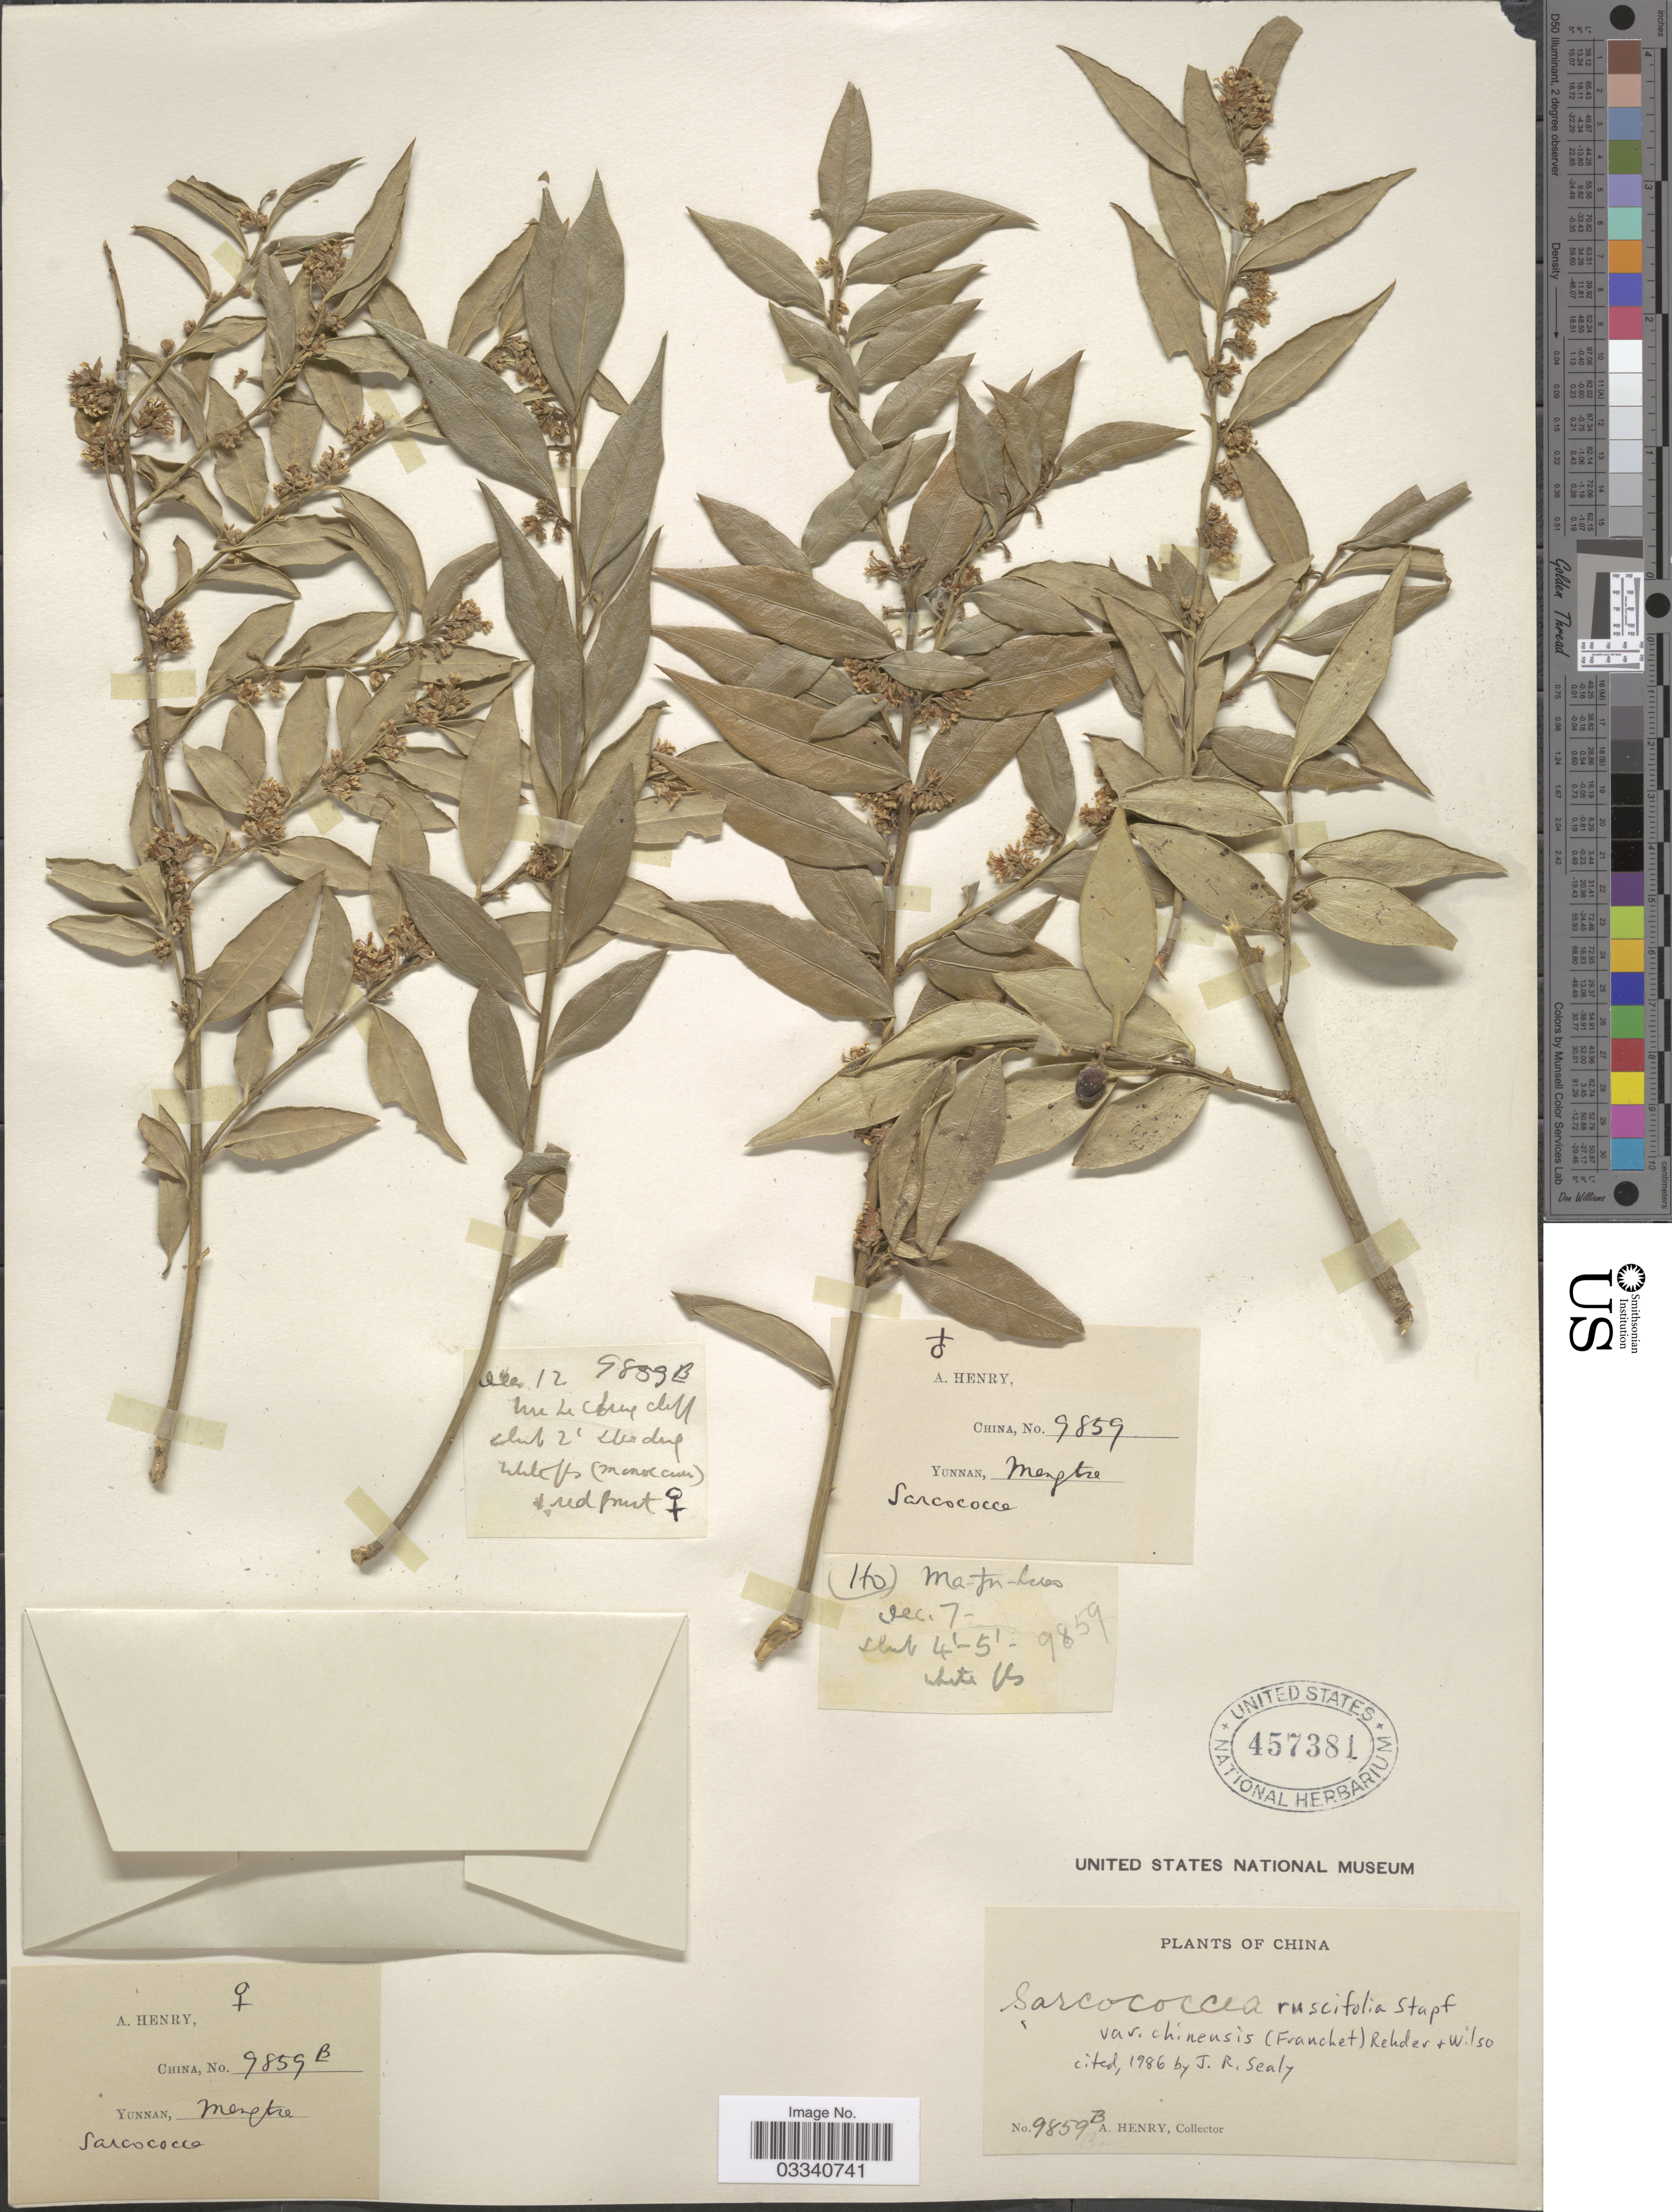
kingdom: Plantae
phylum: Tracheophyta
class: Magnoliopsida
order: Buxales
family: Buxaceae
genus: Sarcococca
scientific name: Sarcococca ruscifolia var. chinensis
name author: Rehder & E.H. Wilson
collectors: A. Henry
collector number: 9859 B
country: China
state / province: Yunnan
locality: Mengtze. Dec 7 - Ma tzu Luao. Ho; Dec 12 - Wu Le chung cliff.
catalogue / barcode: US 457381